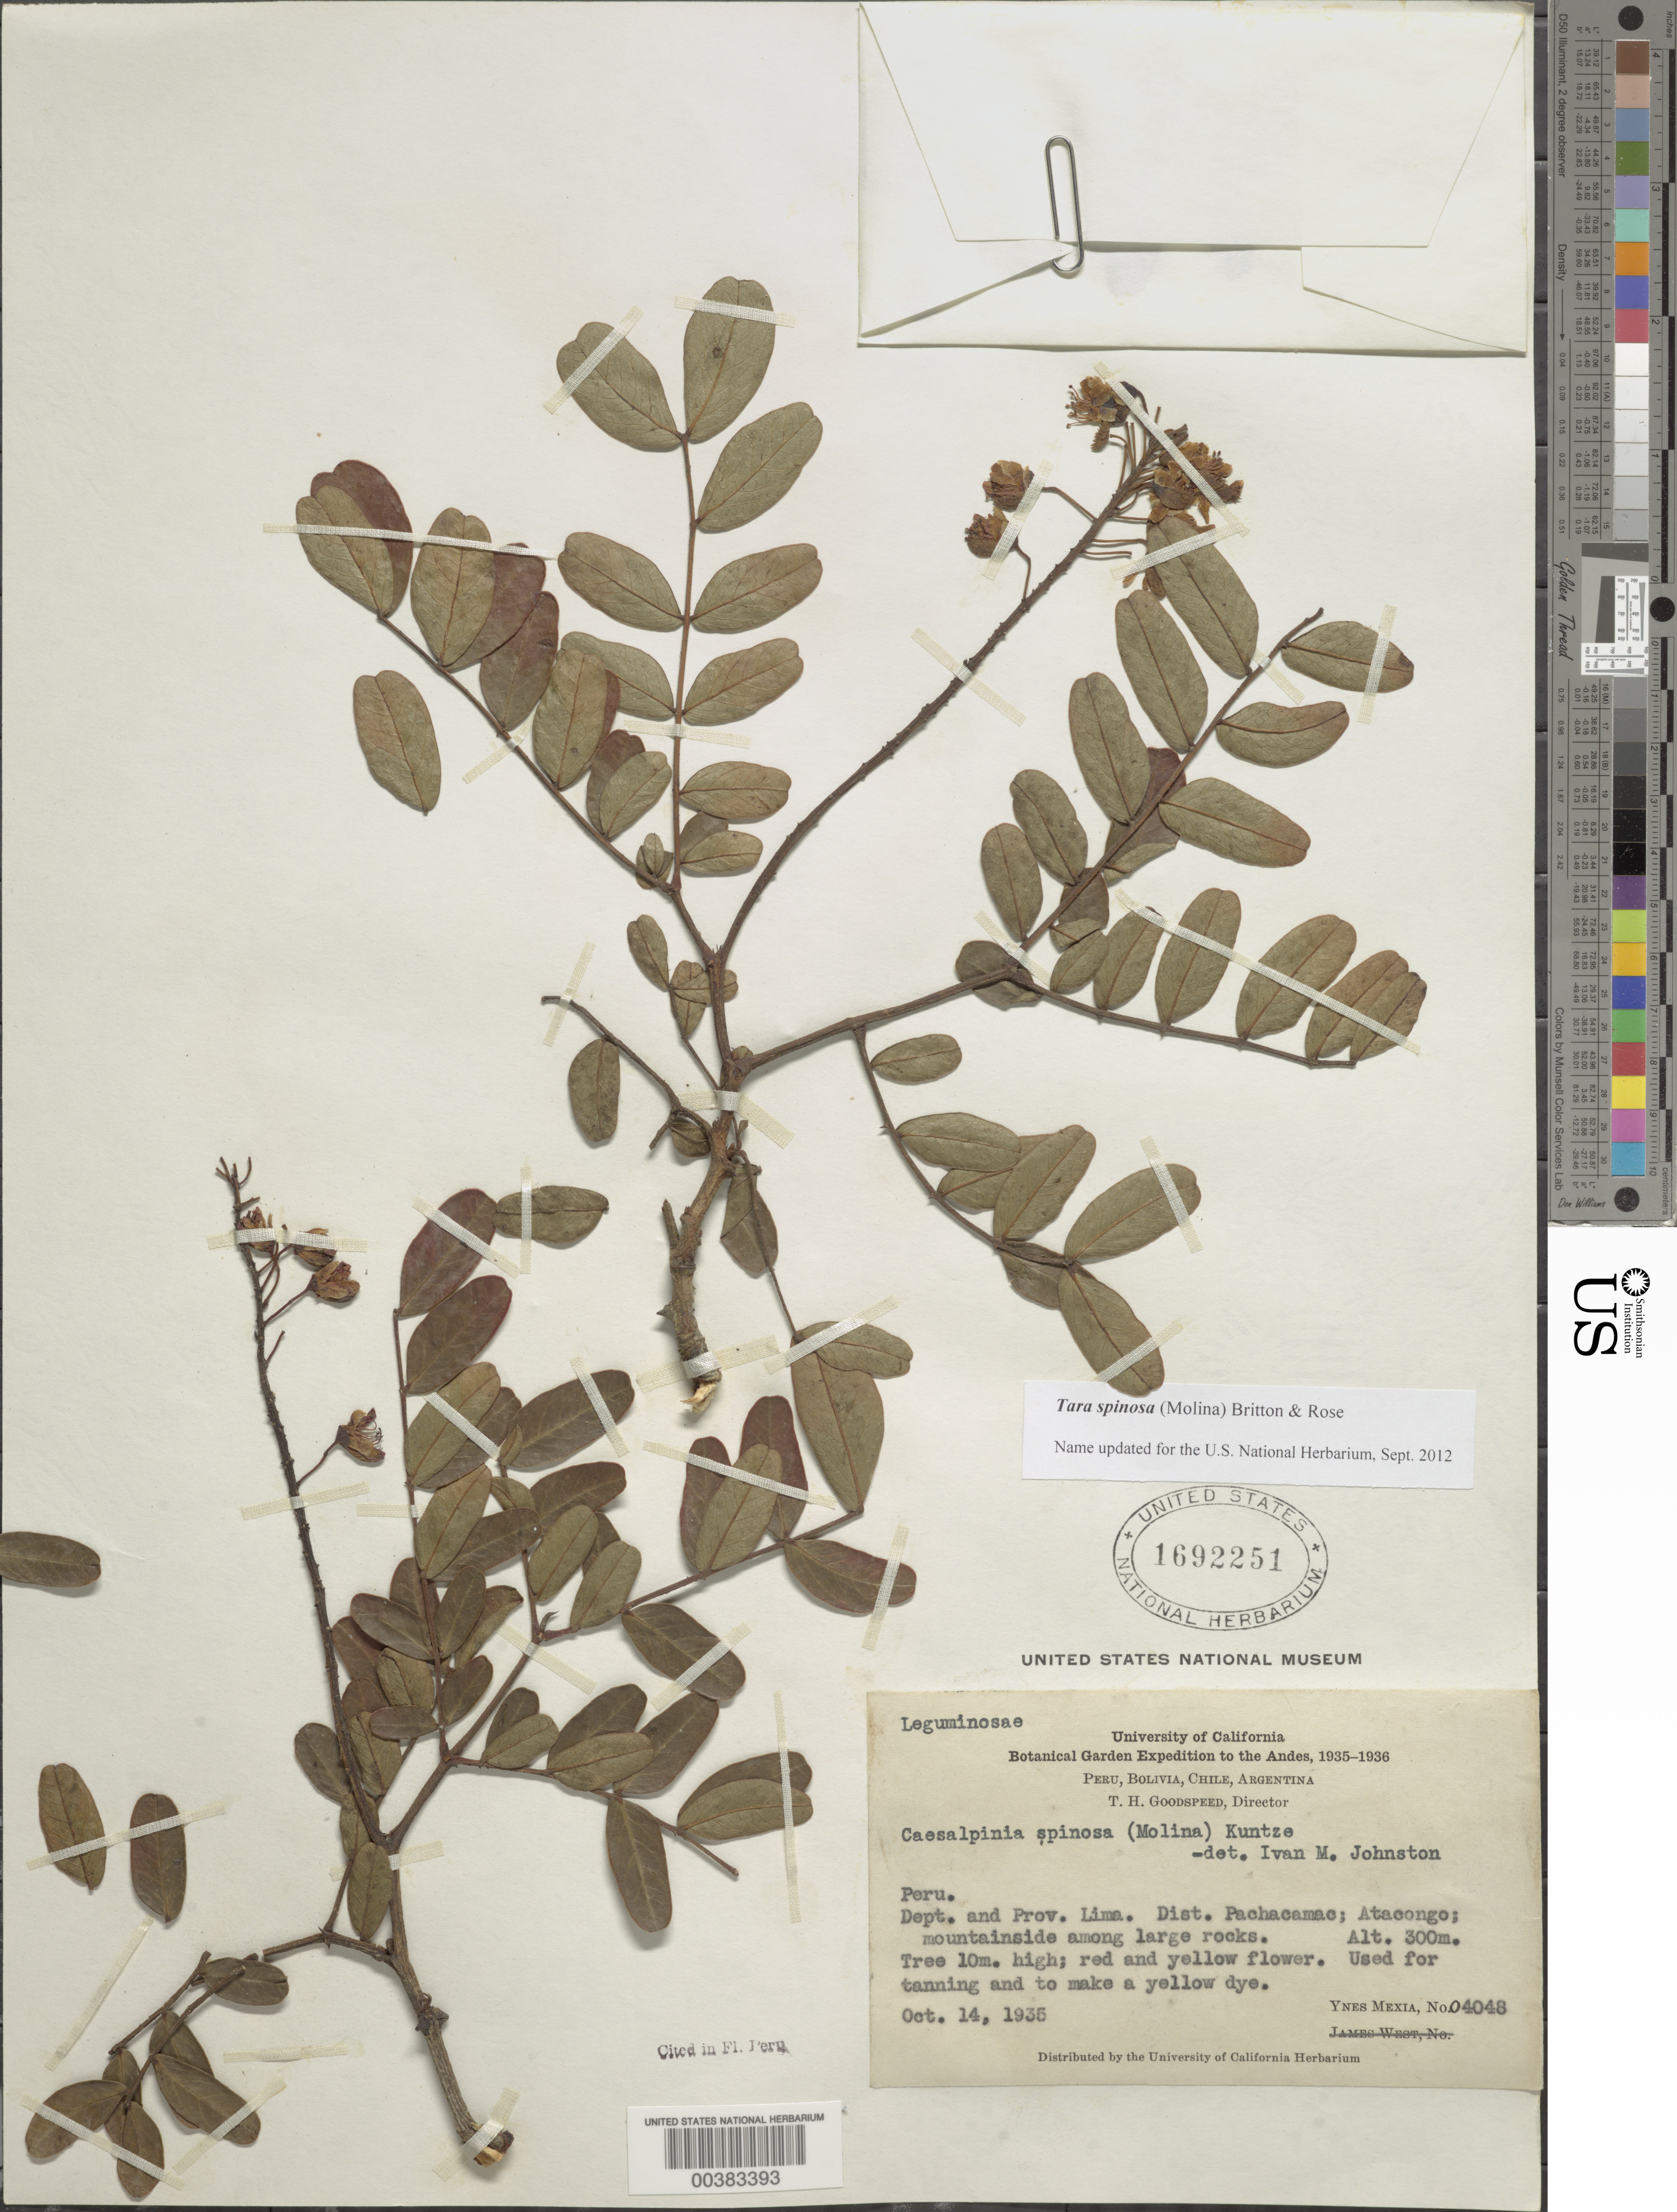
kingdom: Plantae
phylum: Tracheophyta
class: Magnoliopsida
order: Fabales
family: Fabaceae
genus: Tara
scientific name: Tara spinosa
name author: (Molina) Britton & Rose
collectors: Y. Mexia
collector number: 04048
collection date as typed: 14 Oct 1935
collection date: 1935-10-14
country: Peru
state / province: Lima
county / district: Lima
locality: Atacongo; pachacamac dist.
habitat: Mountainside among large rocks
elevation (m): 300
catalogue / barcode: US 1692251